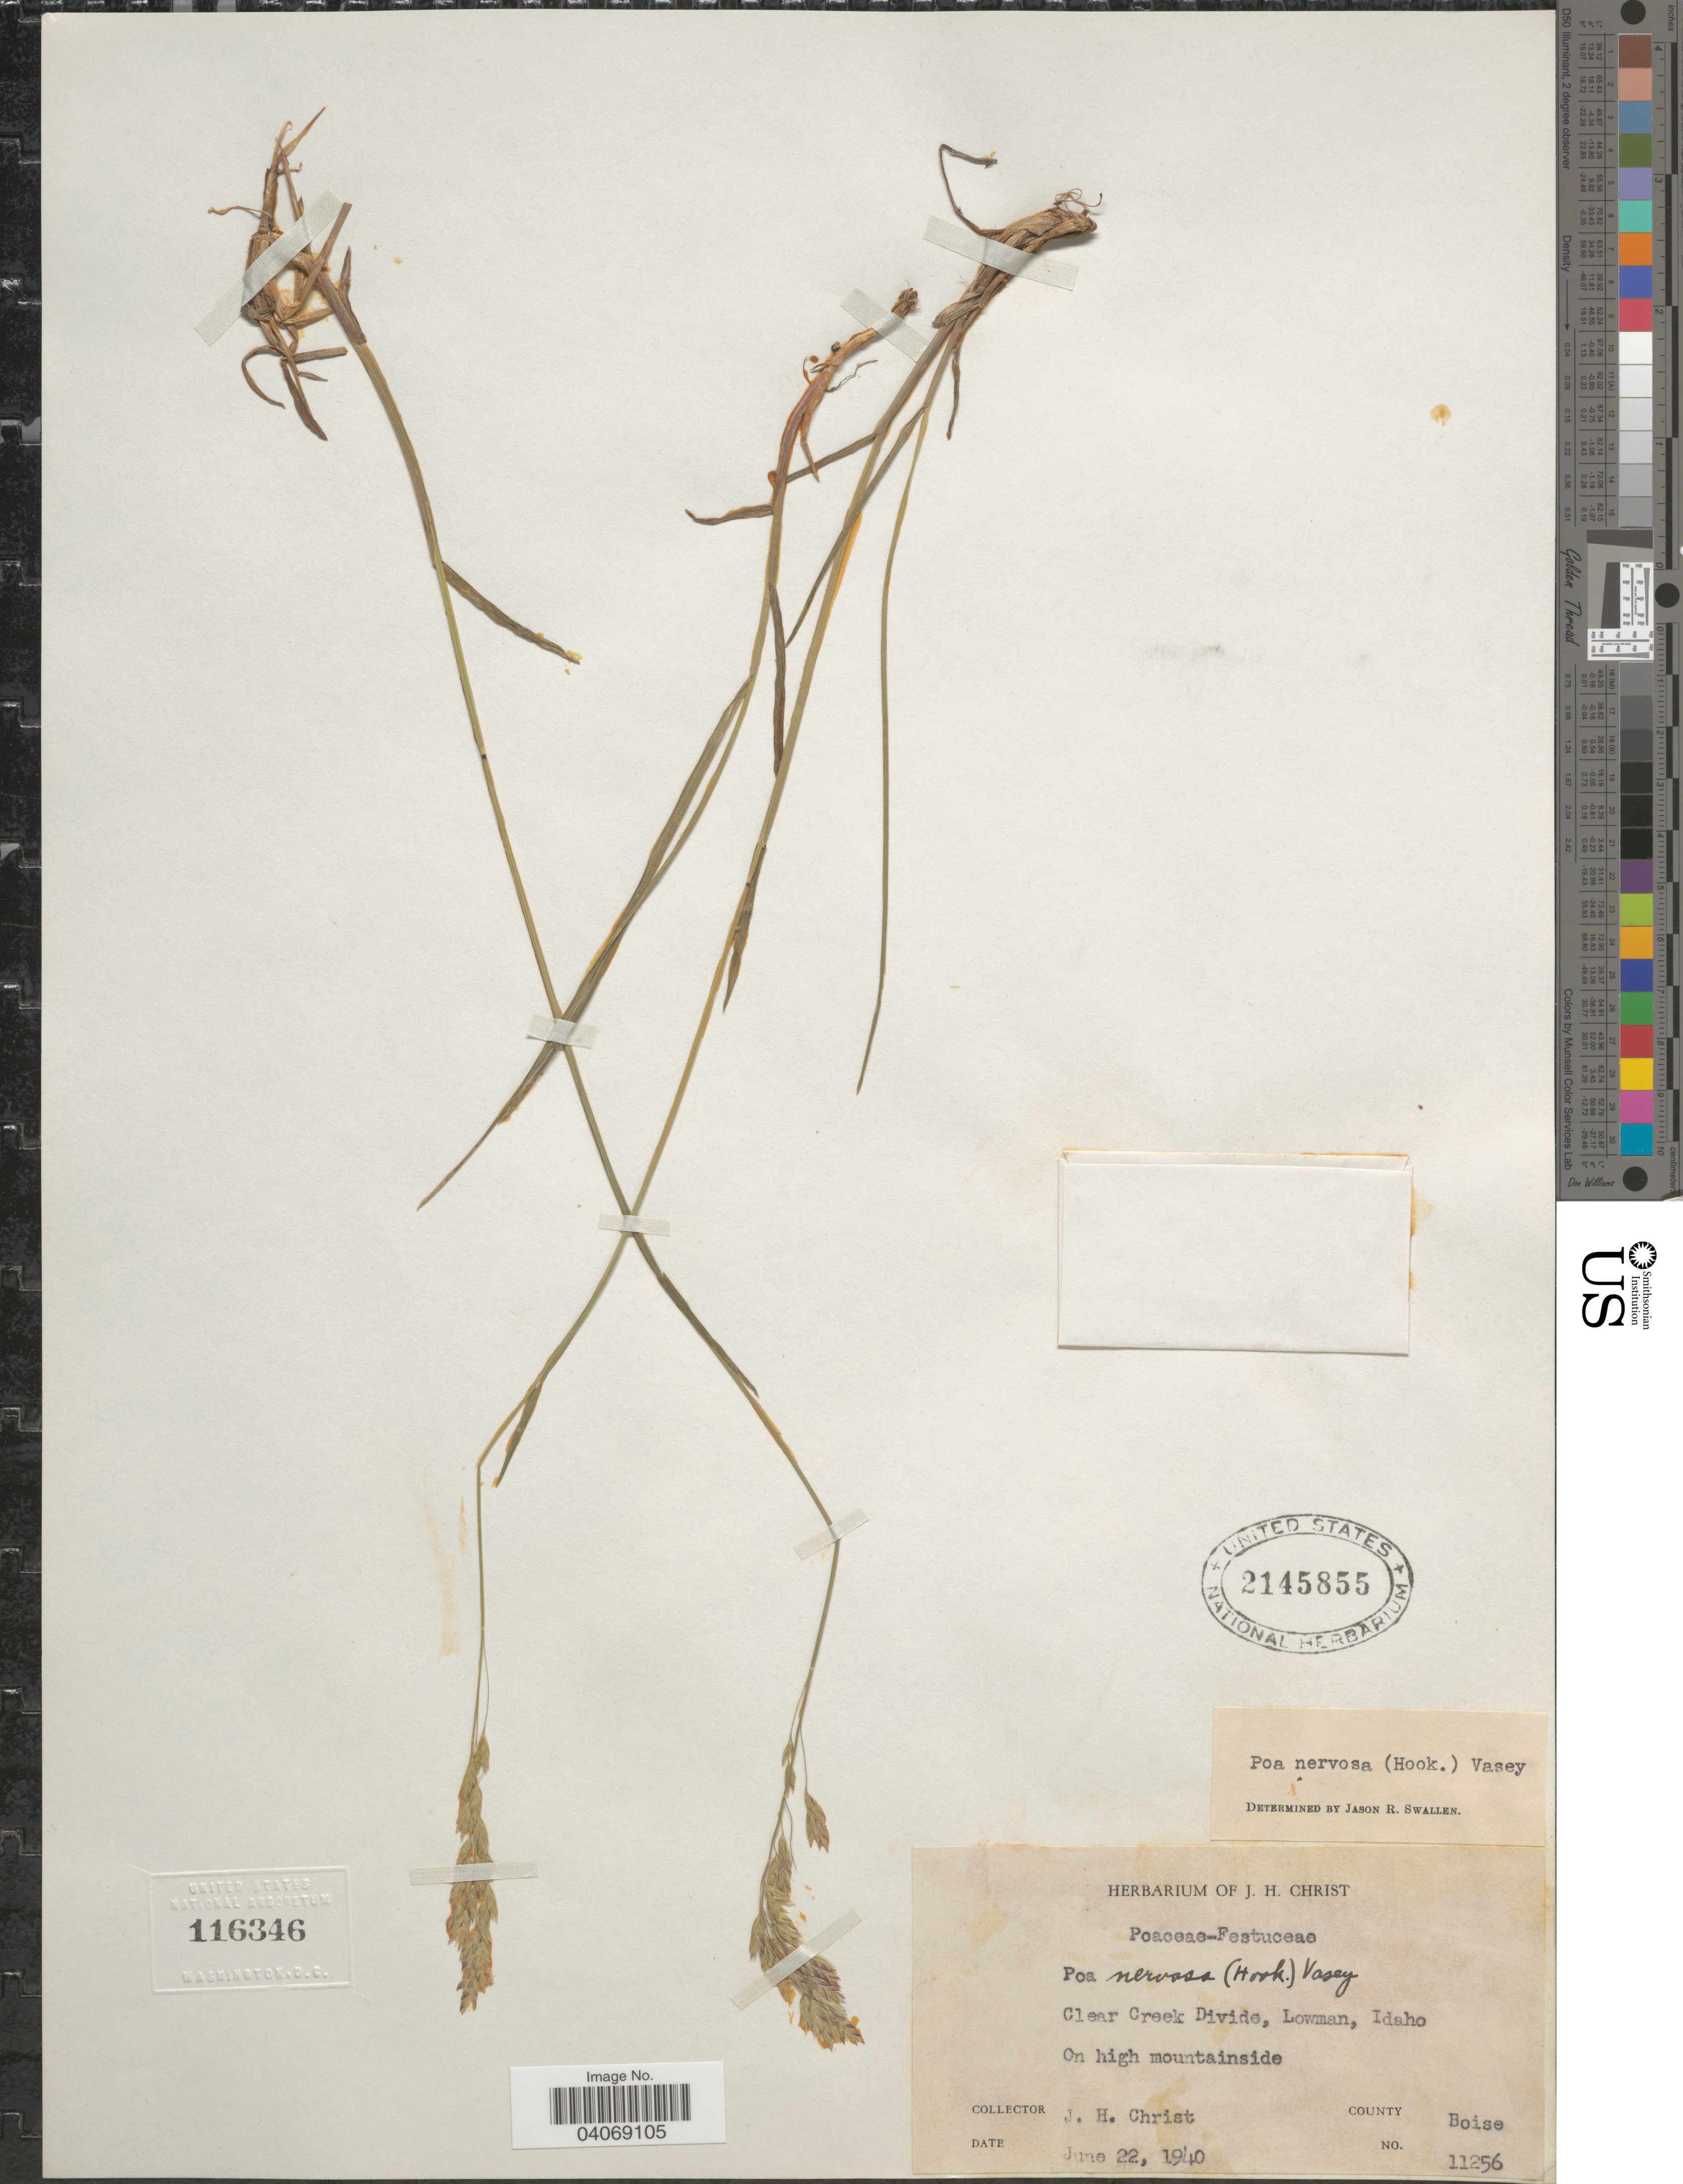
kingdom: Plantae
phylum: Tracheophyta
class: Liliopsida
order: Poales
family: Poaceae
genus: Poa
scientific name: Poa wheeleri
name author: Vasey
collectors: J. H. Christ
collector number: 11256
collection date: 1940-06-22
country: United States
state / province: Idaho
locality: Clear Creek Divide, Lowman, On high mountainside. County Boise.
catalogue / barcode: US 2145855